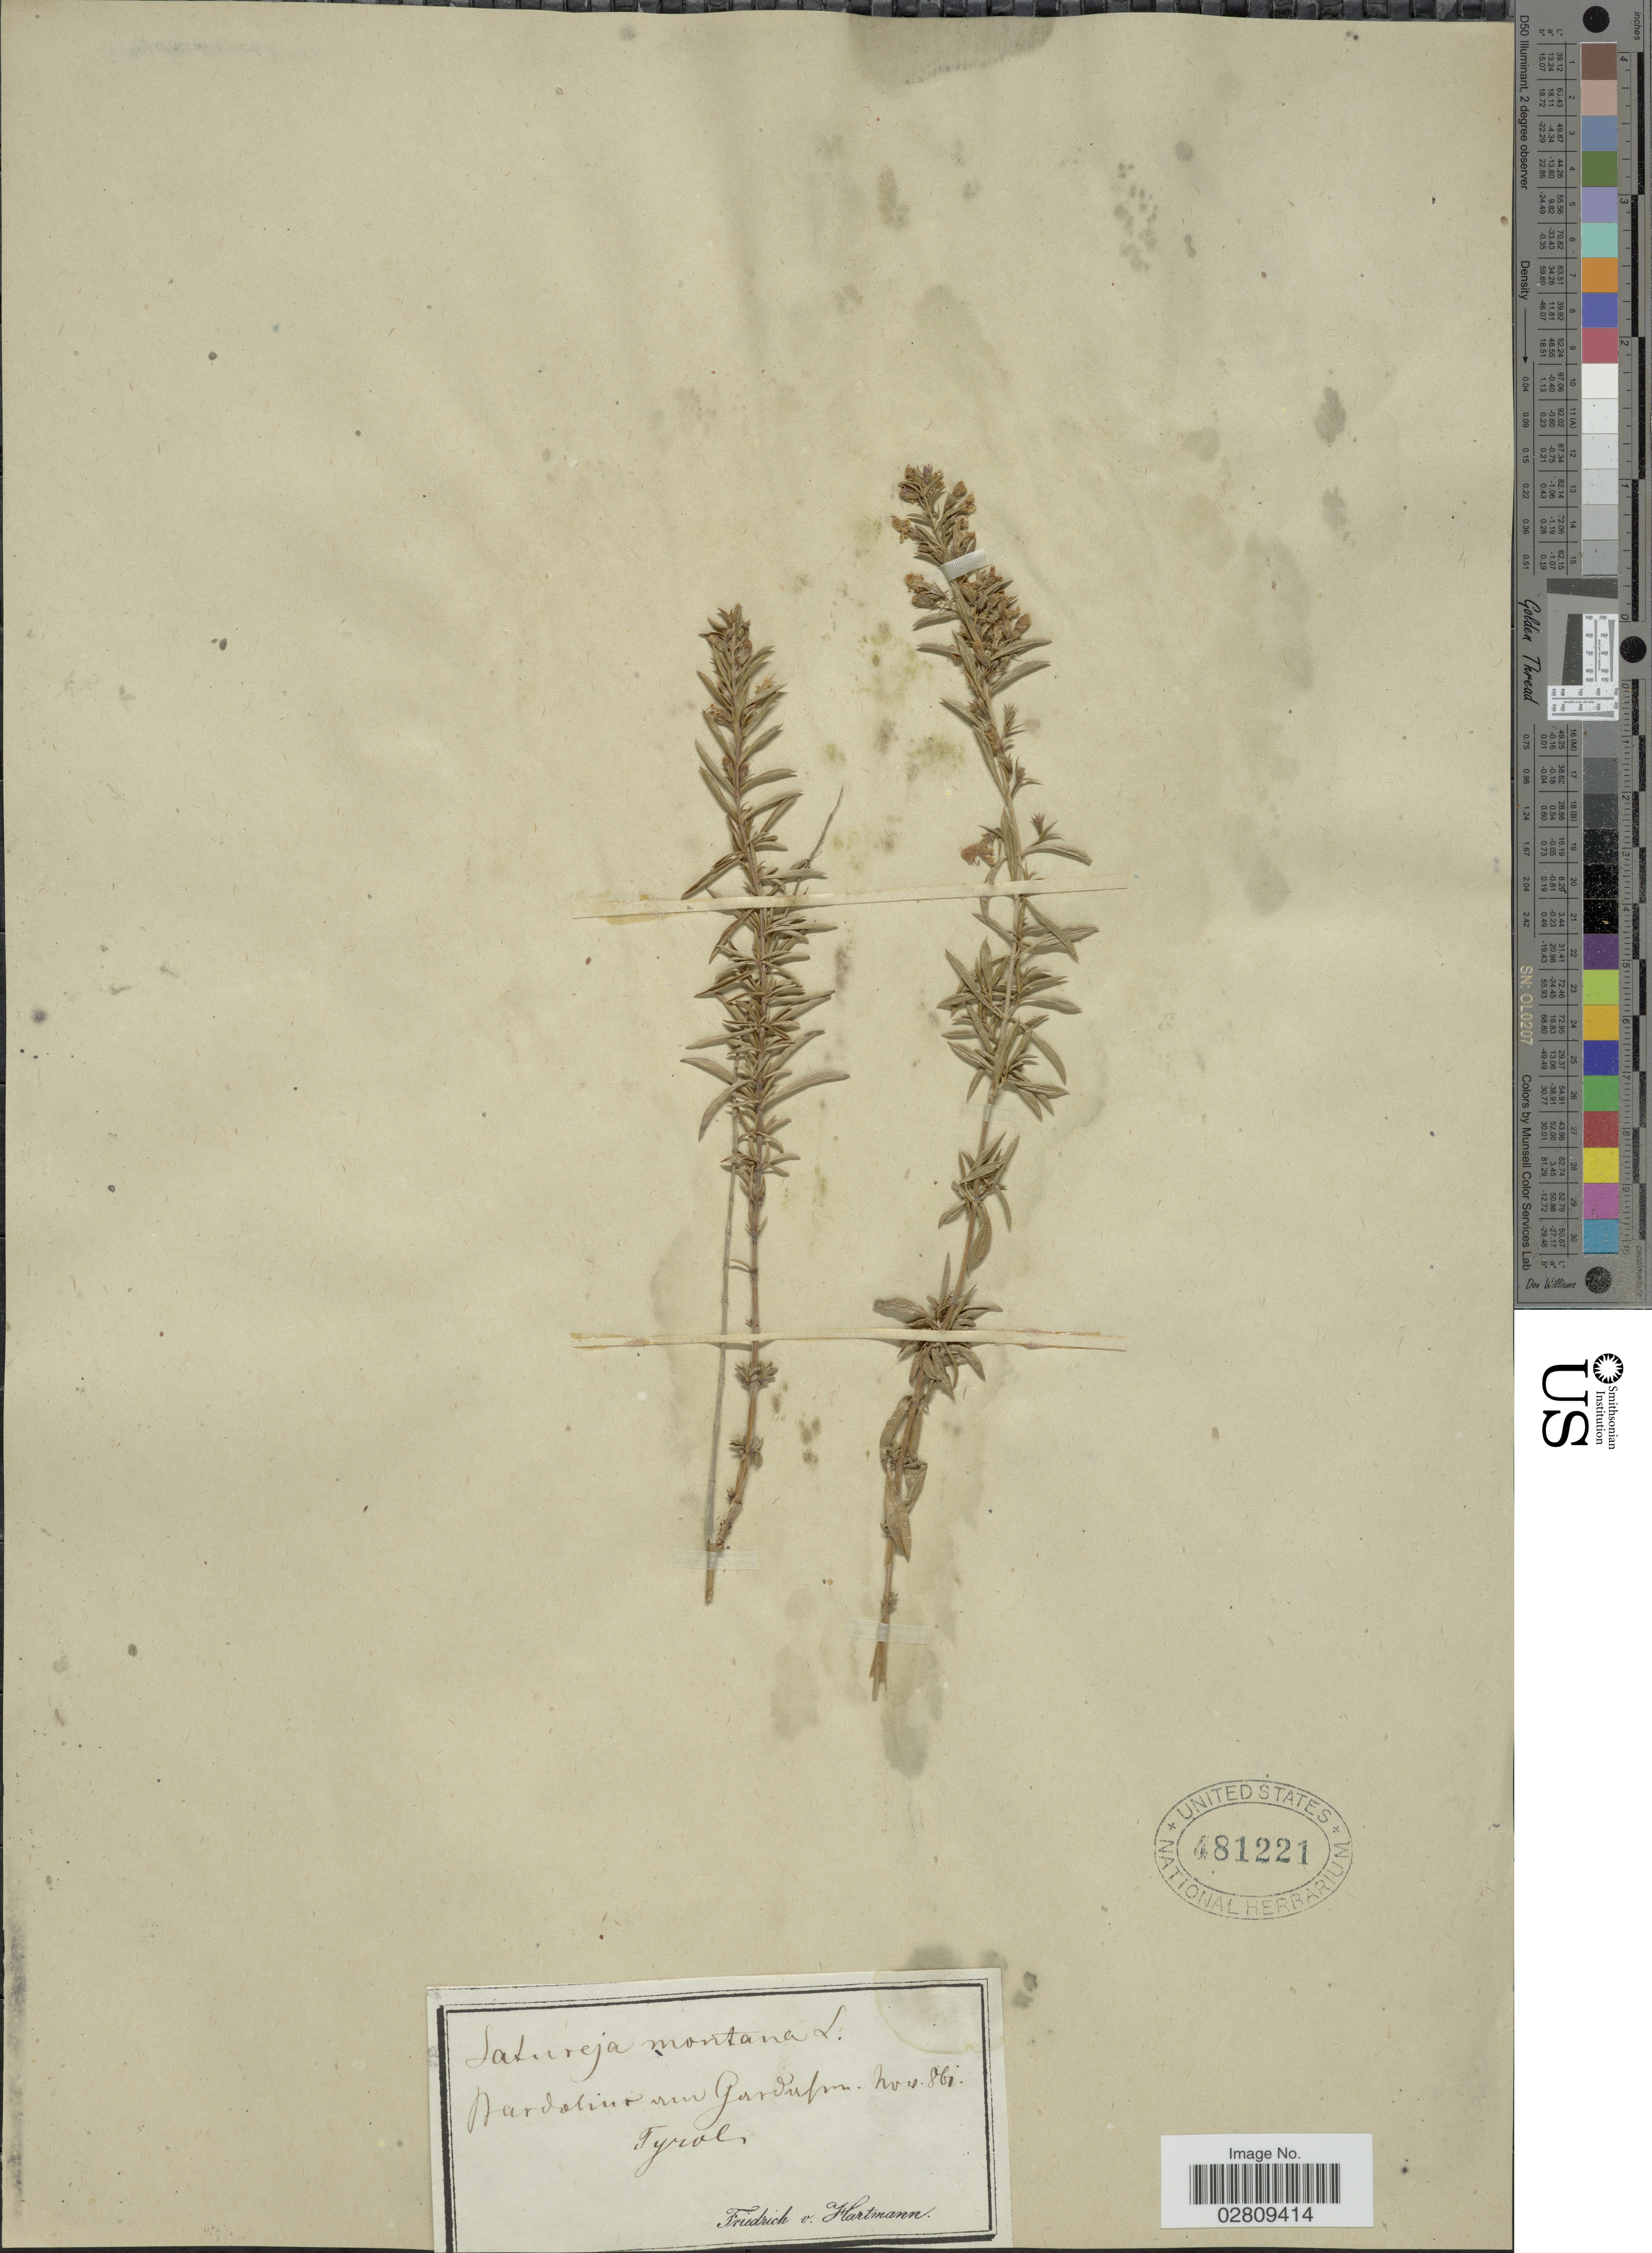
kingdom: Plantae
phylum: Tracheophyta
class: Magnoliopsida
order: Lamiales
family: Lamiaceae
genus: Satureja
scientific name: Satureja montana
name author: L.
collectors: F. Hartmann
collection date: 1861-11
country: Austria / Italy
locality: Tyrol.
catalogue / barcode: US 481221